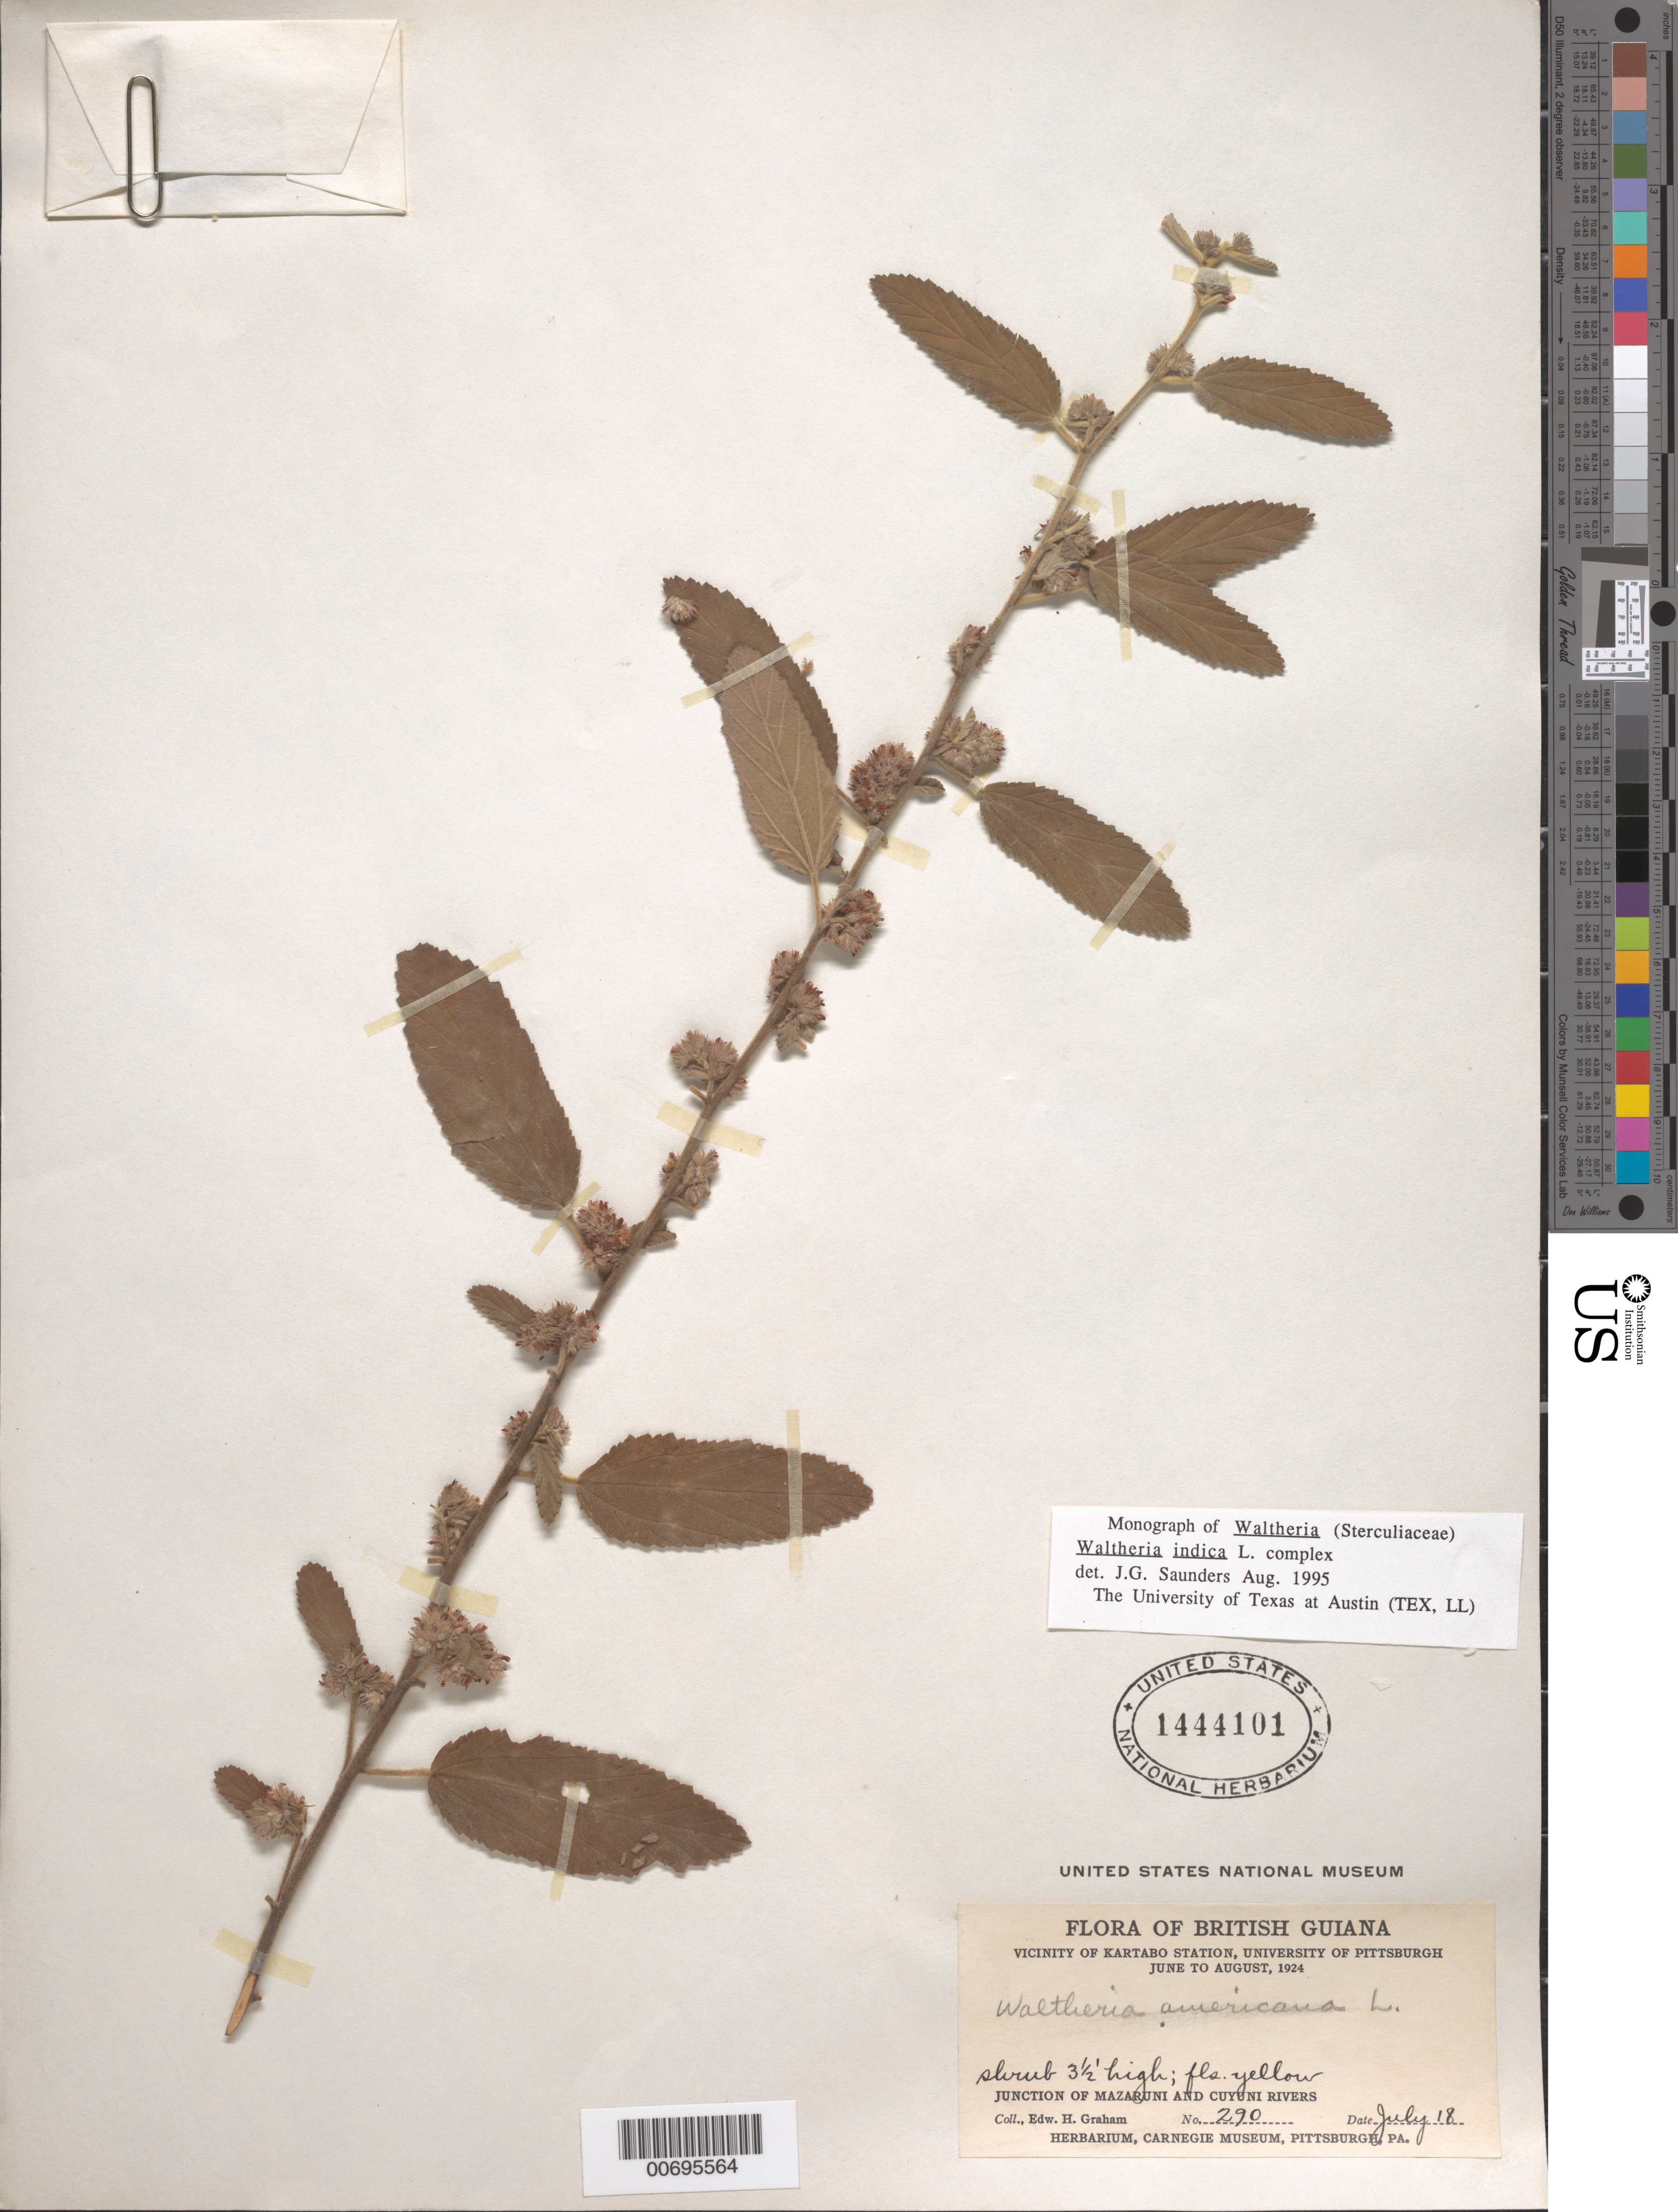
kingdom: Plantae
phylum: Tracheophyta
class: Magnoliopsida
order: Malvales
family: Malvaceae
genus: Waltheria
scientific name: Waltheria indica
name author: L.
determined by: Saunders, J. G.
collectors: E. H. Graham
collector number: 290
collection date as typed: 18-Jul-24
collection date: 1924-07-18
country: Guyana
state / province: Cuyuni-Mazaruni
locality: Kartabo Station, junction of Mazaruni and Cuyuni Rivers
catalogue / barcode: US 1444101